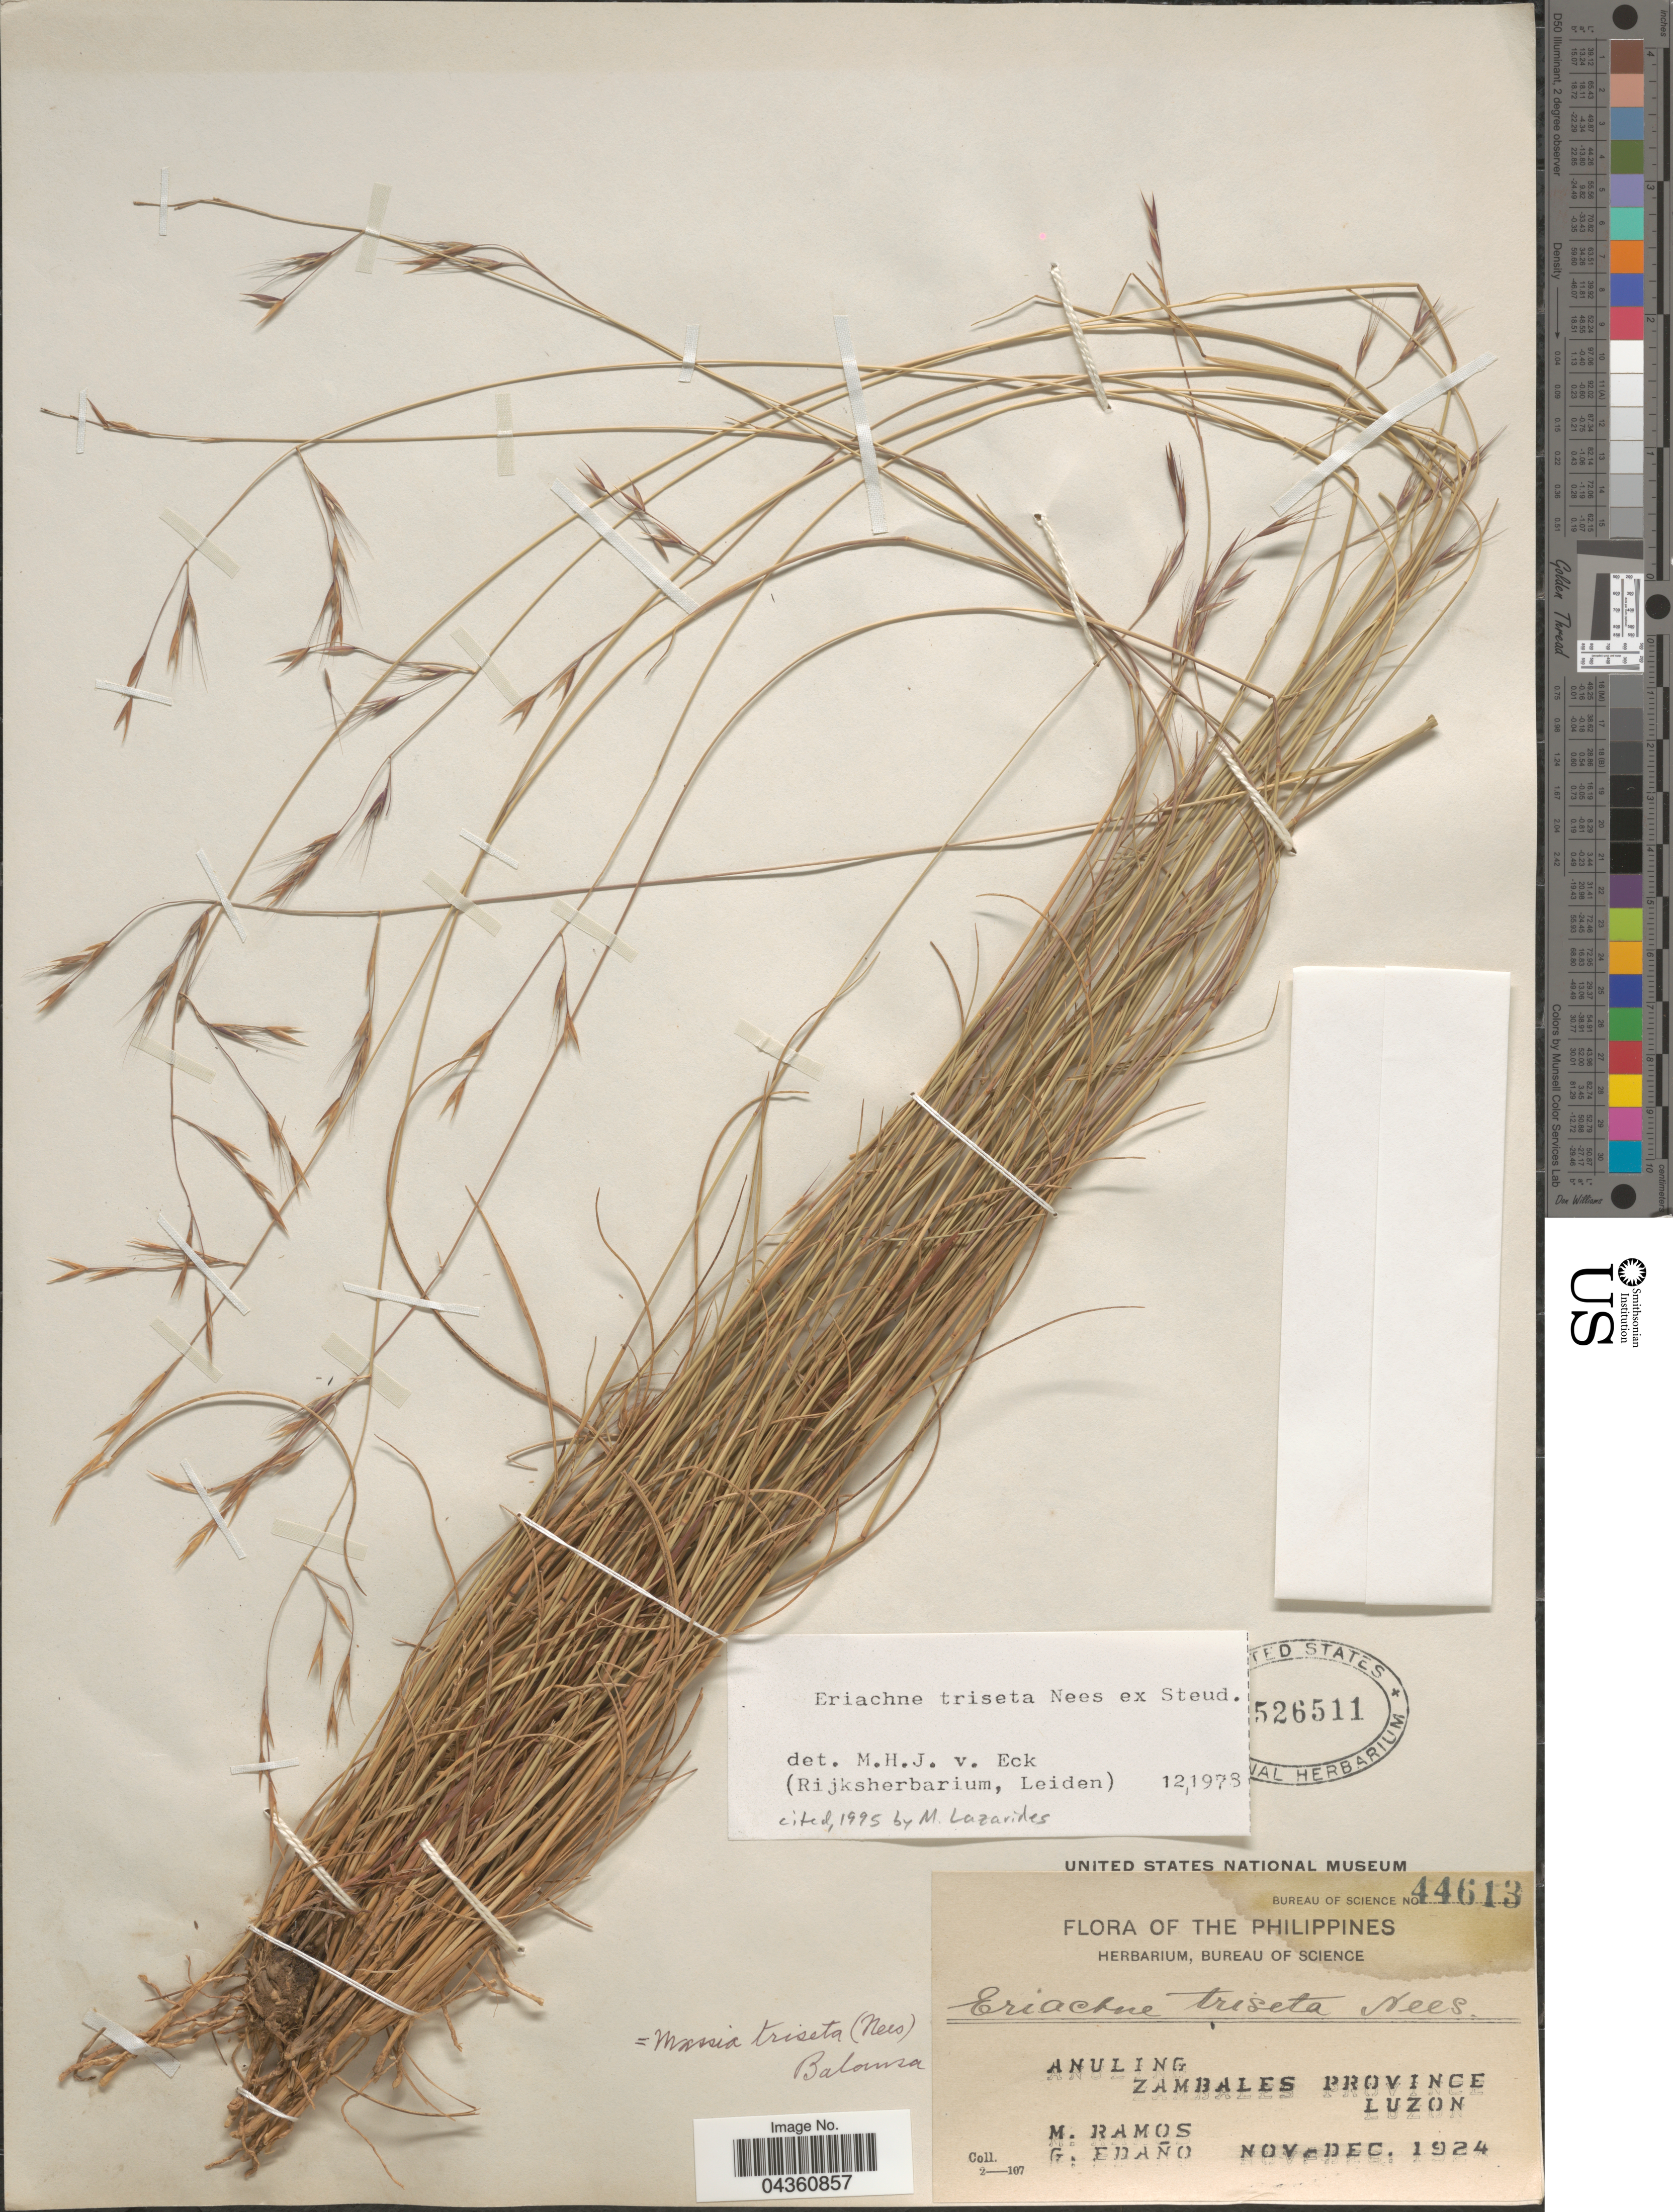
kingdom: Plantae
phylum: Tracheophyta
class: Liliopsida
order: Poales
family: Poaceae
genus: Eriachne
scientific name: Eriachne triseta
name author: Nees ex Steud.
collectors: M. Ramos & G. Edaño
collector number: Bureau of Science 44613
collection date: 1924-11/1924-12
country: Philippines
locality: Anuling. Zambales Province Luzon.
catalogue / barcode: US 526511